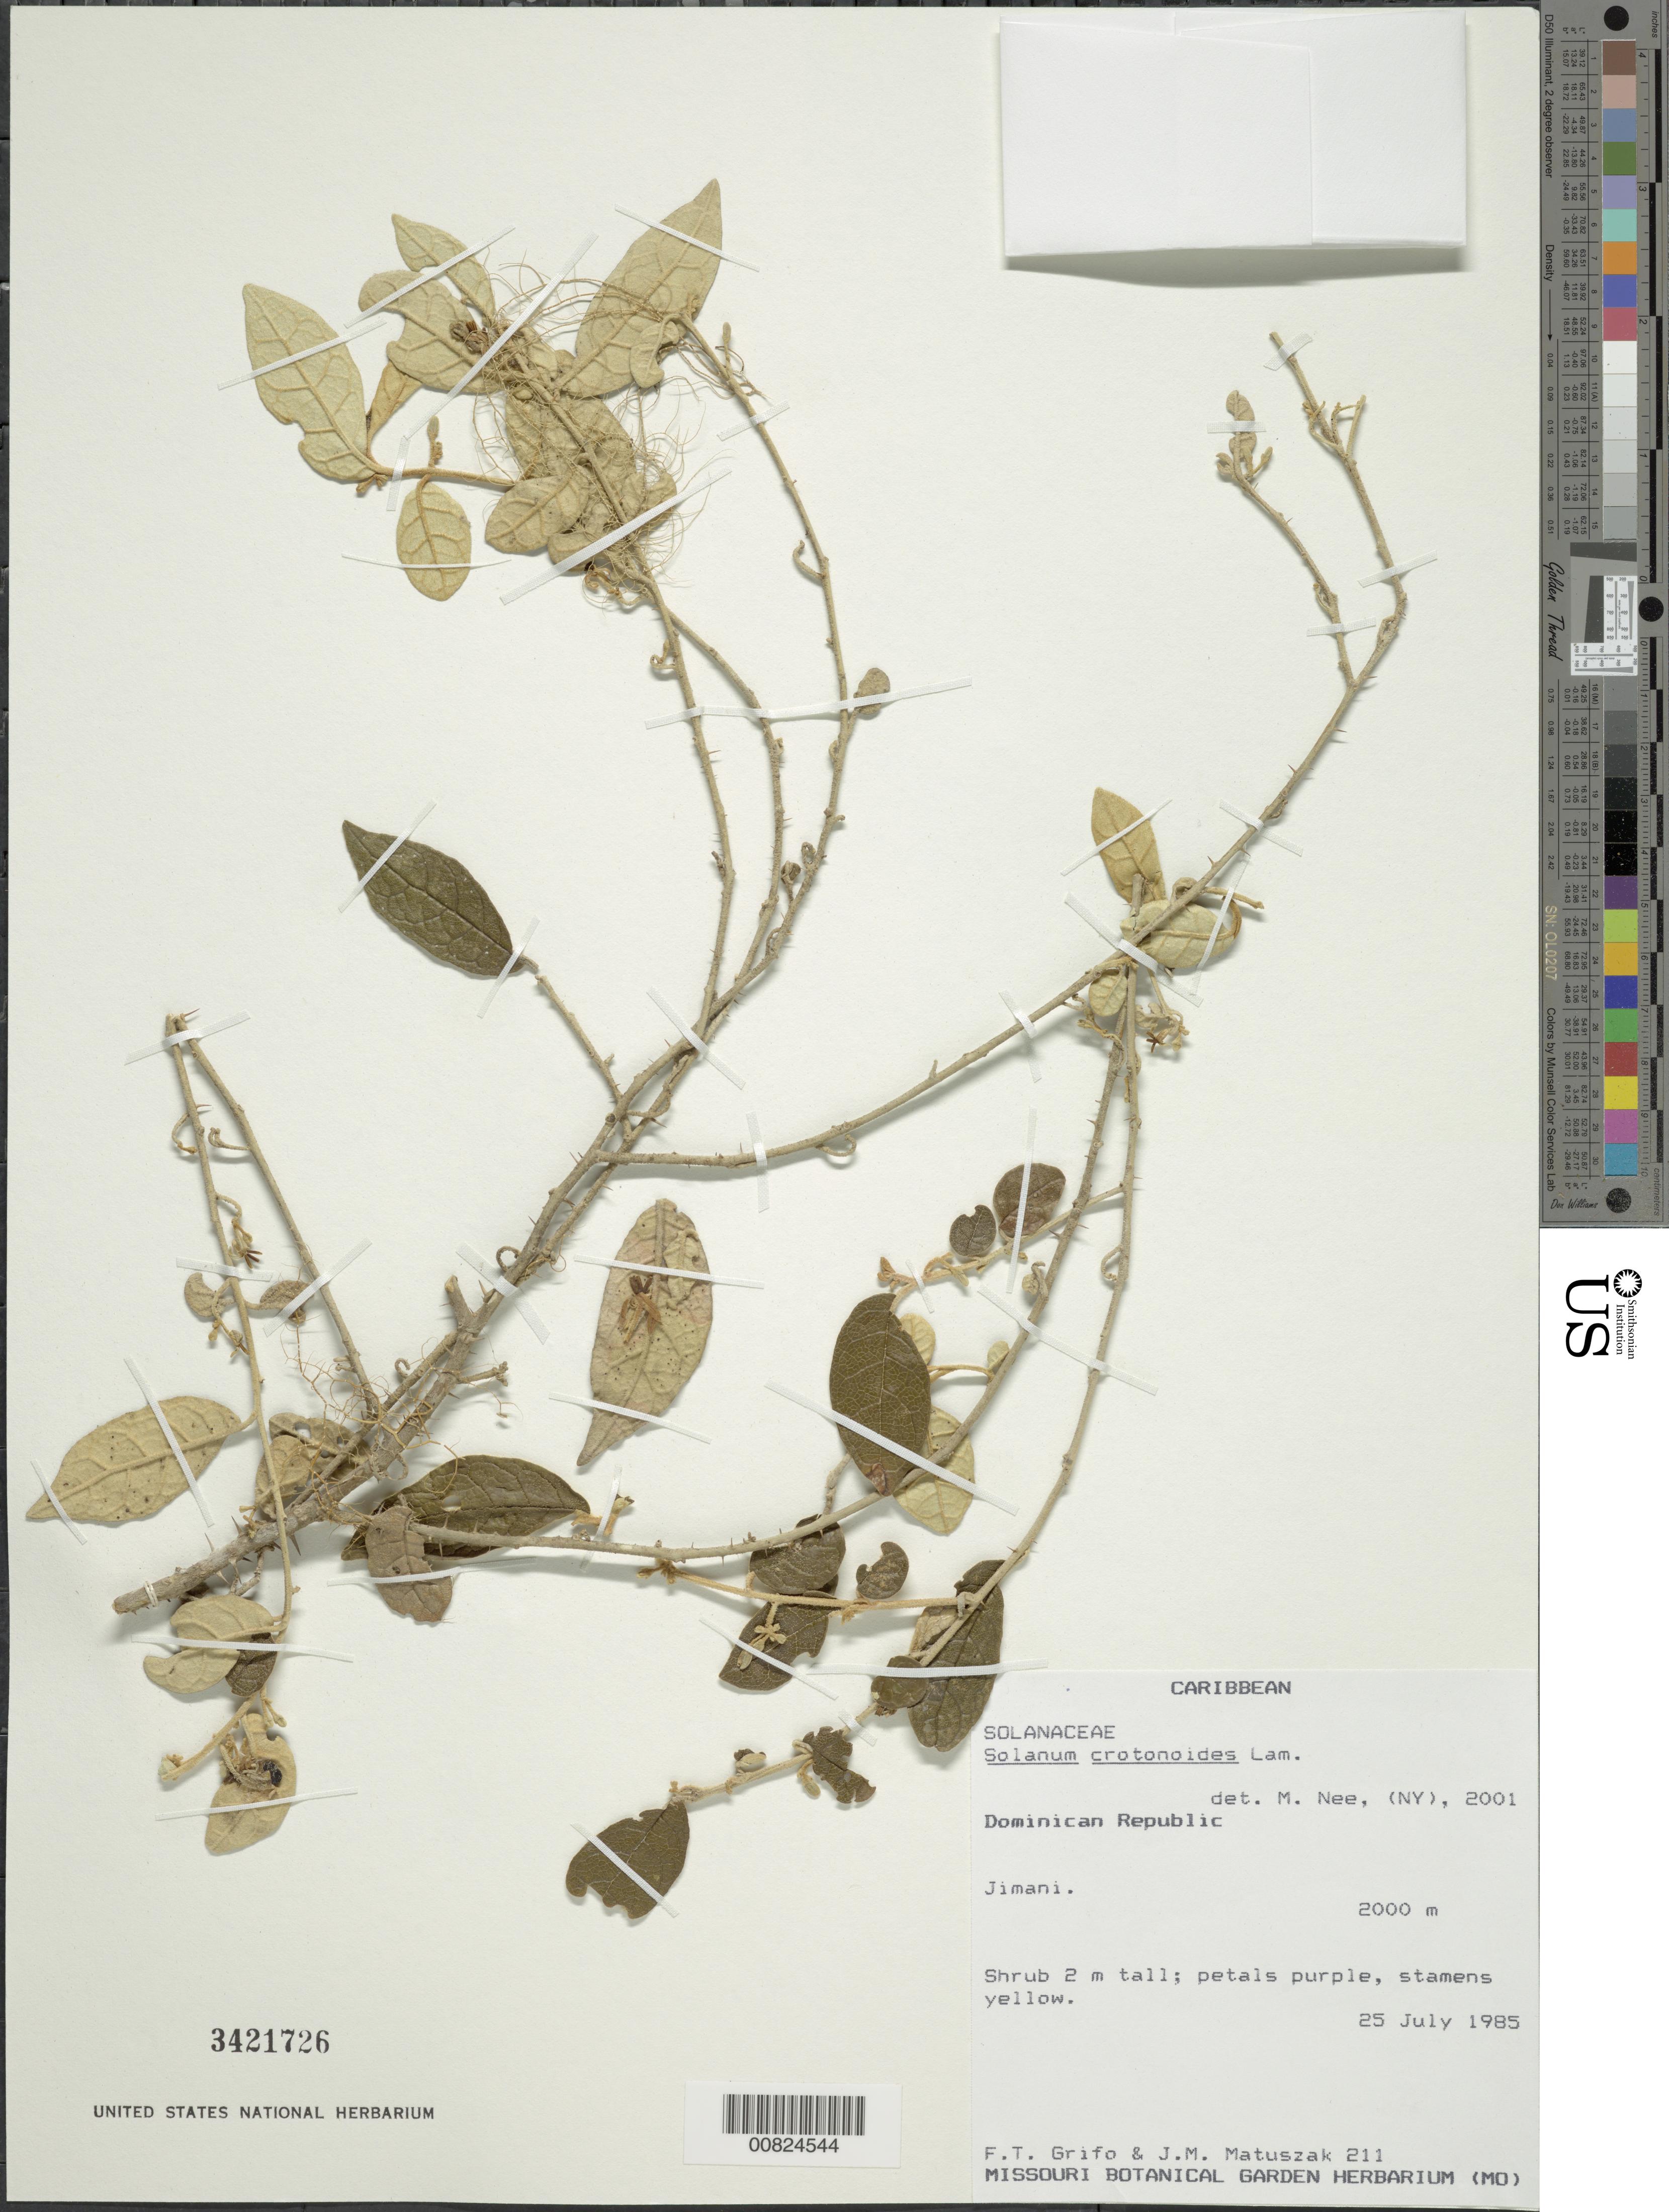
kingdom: Plantae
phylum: Tracheophyta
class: Magnoliopsida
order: Solanales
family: Solanaceae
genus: Solanum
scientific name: Solanum crotonoides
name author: Lam.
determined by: Nee, Michael H.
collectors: F. Grifo & J. Matuszak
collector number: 211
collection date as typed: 25 Jul 1985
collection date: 1985-07-25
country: Dominican Republic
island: Hispaniola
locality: Jimani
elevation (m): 2000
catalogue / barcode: US 3421726